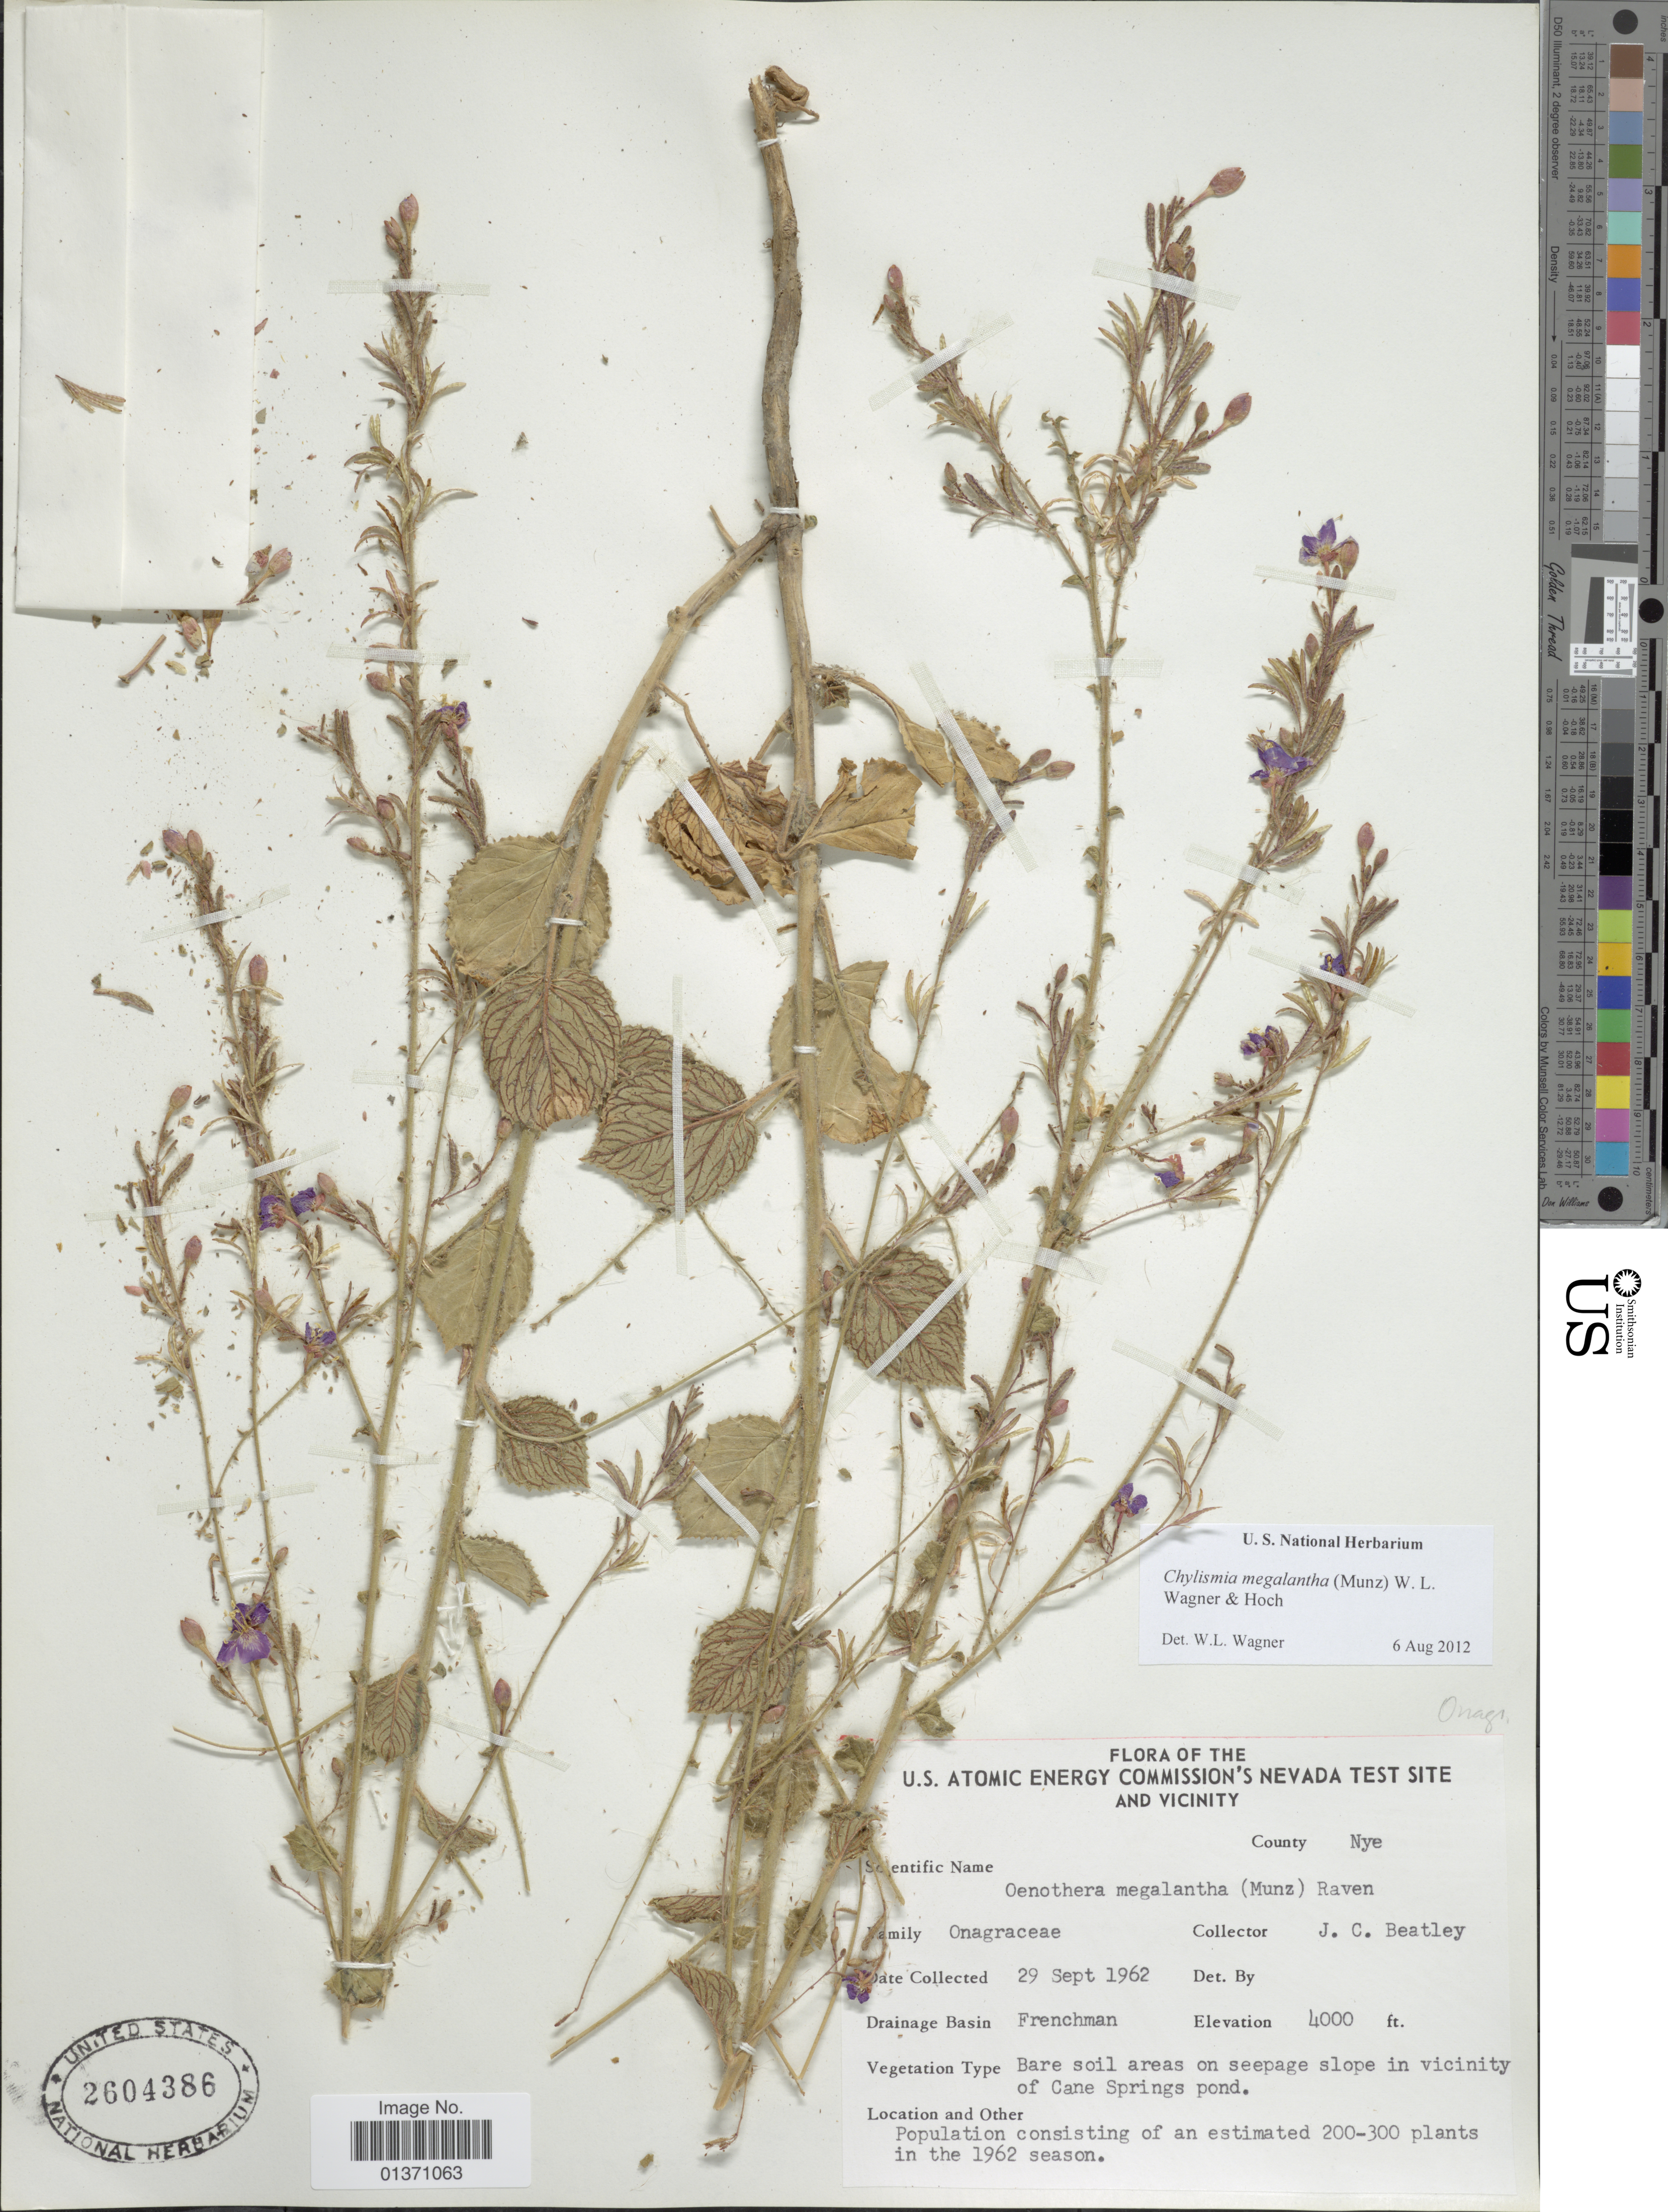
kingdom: Plantae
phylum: Tracheophyta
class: Magnoliopsida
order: Myrtales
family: Onagraceae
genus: Chylismia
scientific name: Chylismia megalantha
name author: (Munz) W.L. Wagner & Hoch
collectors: J. C. Beatley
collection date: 1962-09-29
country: United States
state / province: Nevada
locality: U. S. Atomic Energy Commission's Nevada Test Site and Vicinity, Frenchman, Bare soil areas on seepage slope in vicinity of Cane Springs pond, County Nye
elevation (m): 1219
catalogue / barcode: US 2604386